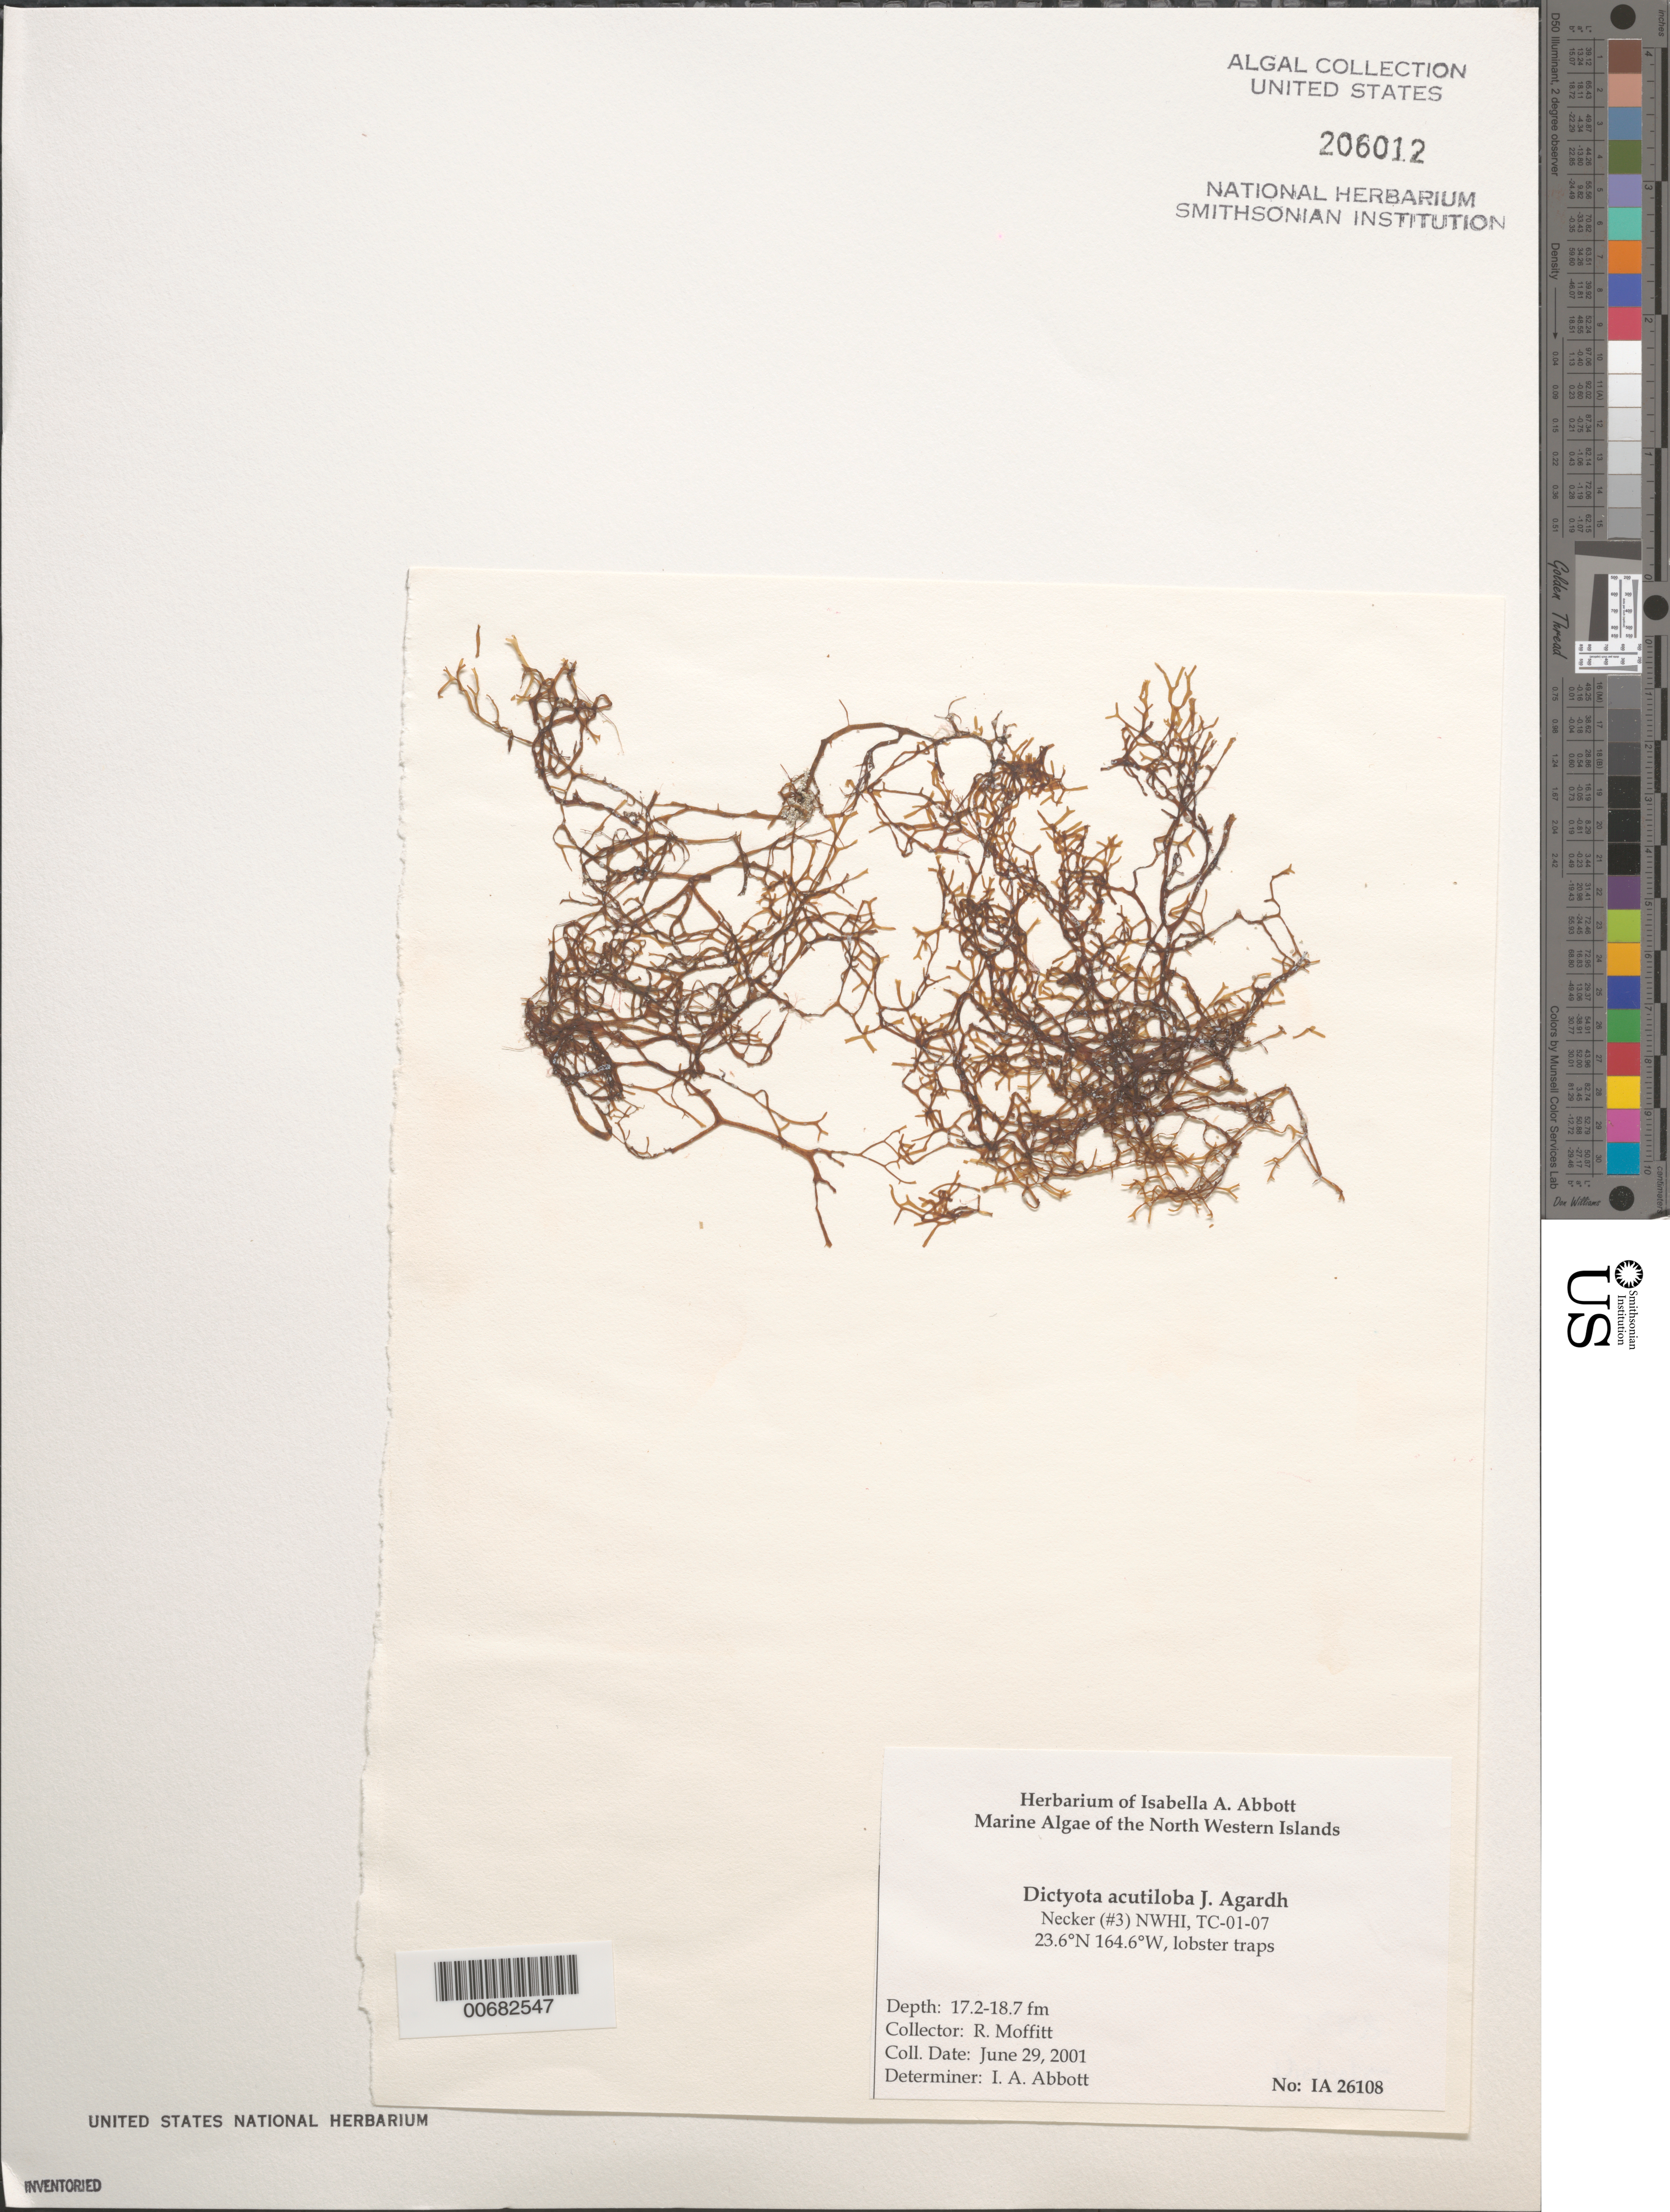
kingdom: Chromista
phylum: Ochrophyta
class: Phaeophyceae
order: Dictyotales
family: Dictyotaceae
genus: Dictyota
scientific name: Dictyota acutiloba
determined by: Abbott, Isabella A.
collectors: R. Moffitt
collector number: IAA 26108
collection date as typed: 29 Jun 2001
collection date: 2001-06-29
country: United States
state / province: Hawaii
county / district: Honolulu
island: Necker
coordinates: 23.6 N, 164.6 W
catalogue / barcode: US 206012